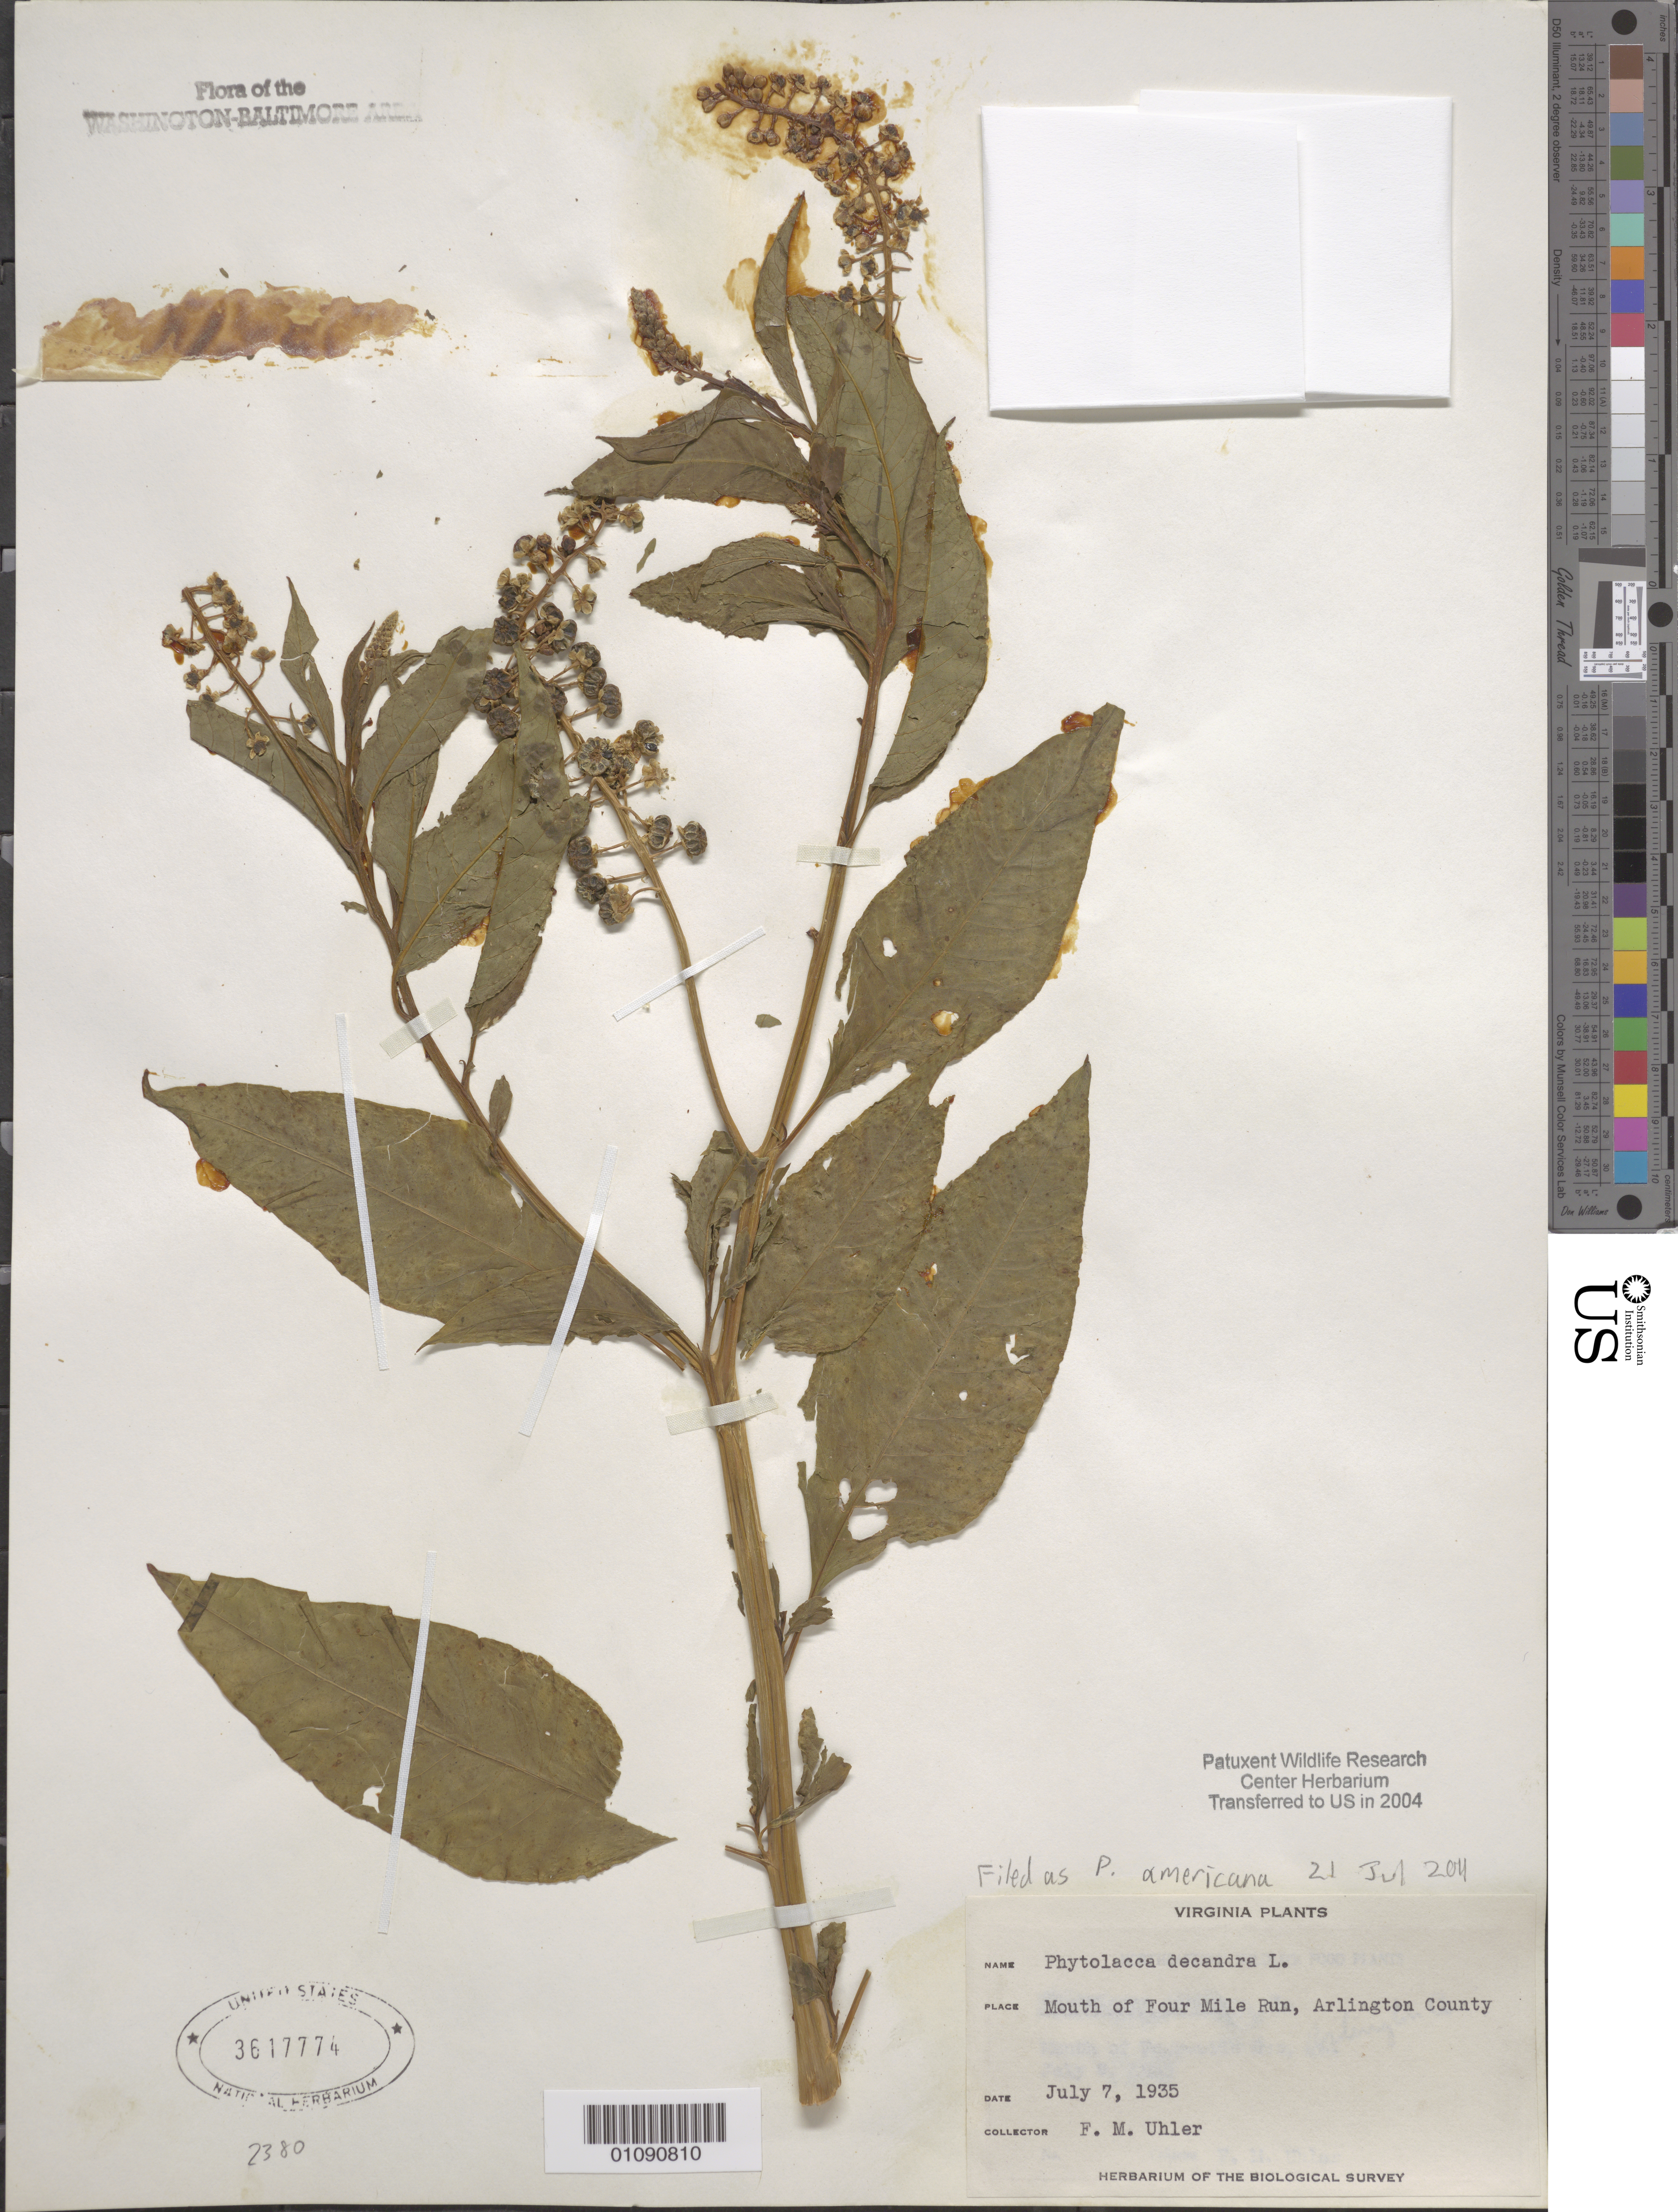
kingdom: Plantae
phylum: Tracheophyta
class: Magnoliopsida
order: Caryophyllales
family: Phytolaccaceae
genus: Phytolacca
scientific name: Phytolacca americana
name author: L.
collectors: F. M. Uhler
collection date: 1935-07-07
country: United States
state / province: Virginia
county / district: Arlington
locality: Mouth of Four Mile Run.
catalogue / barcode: US 3617774